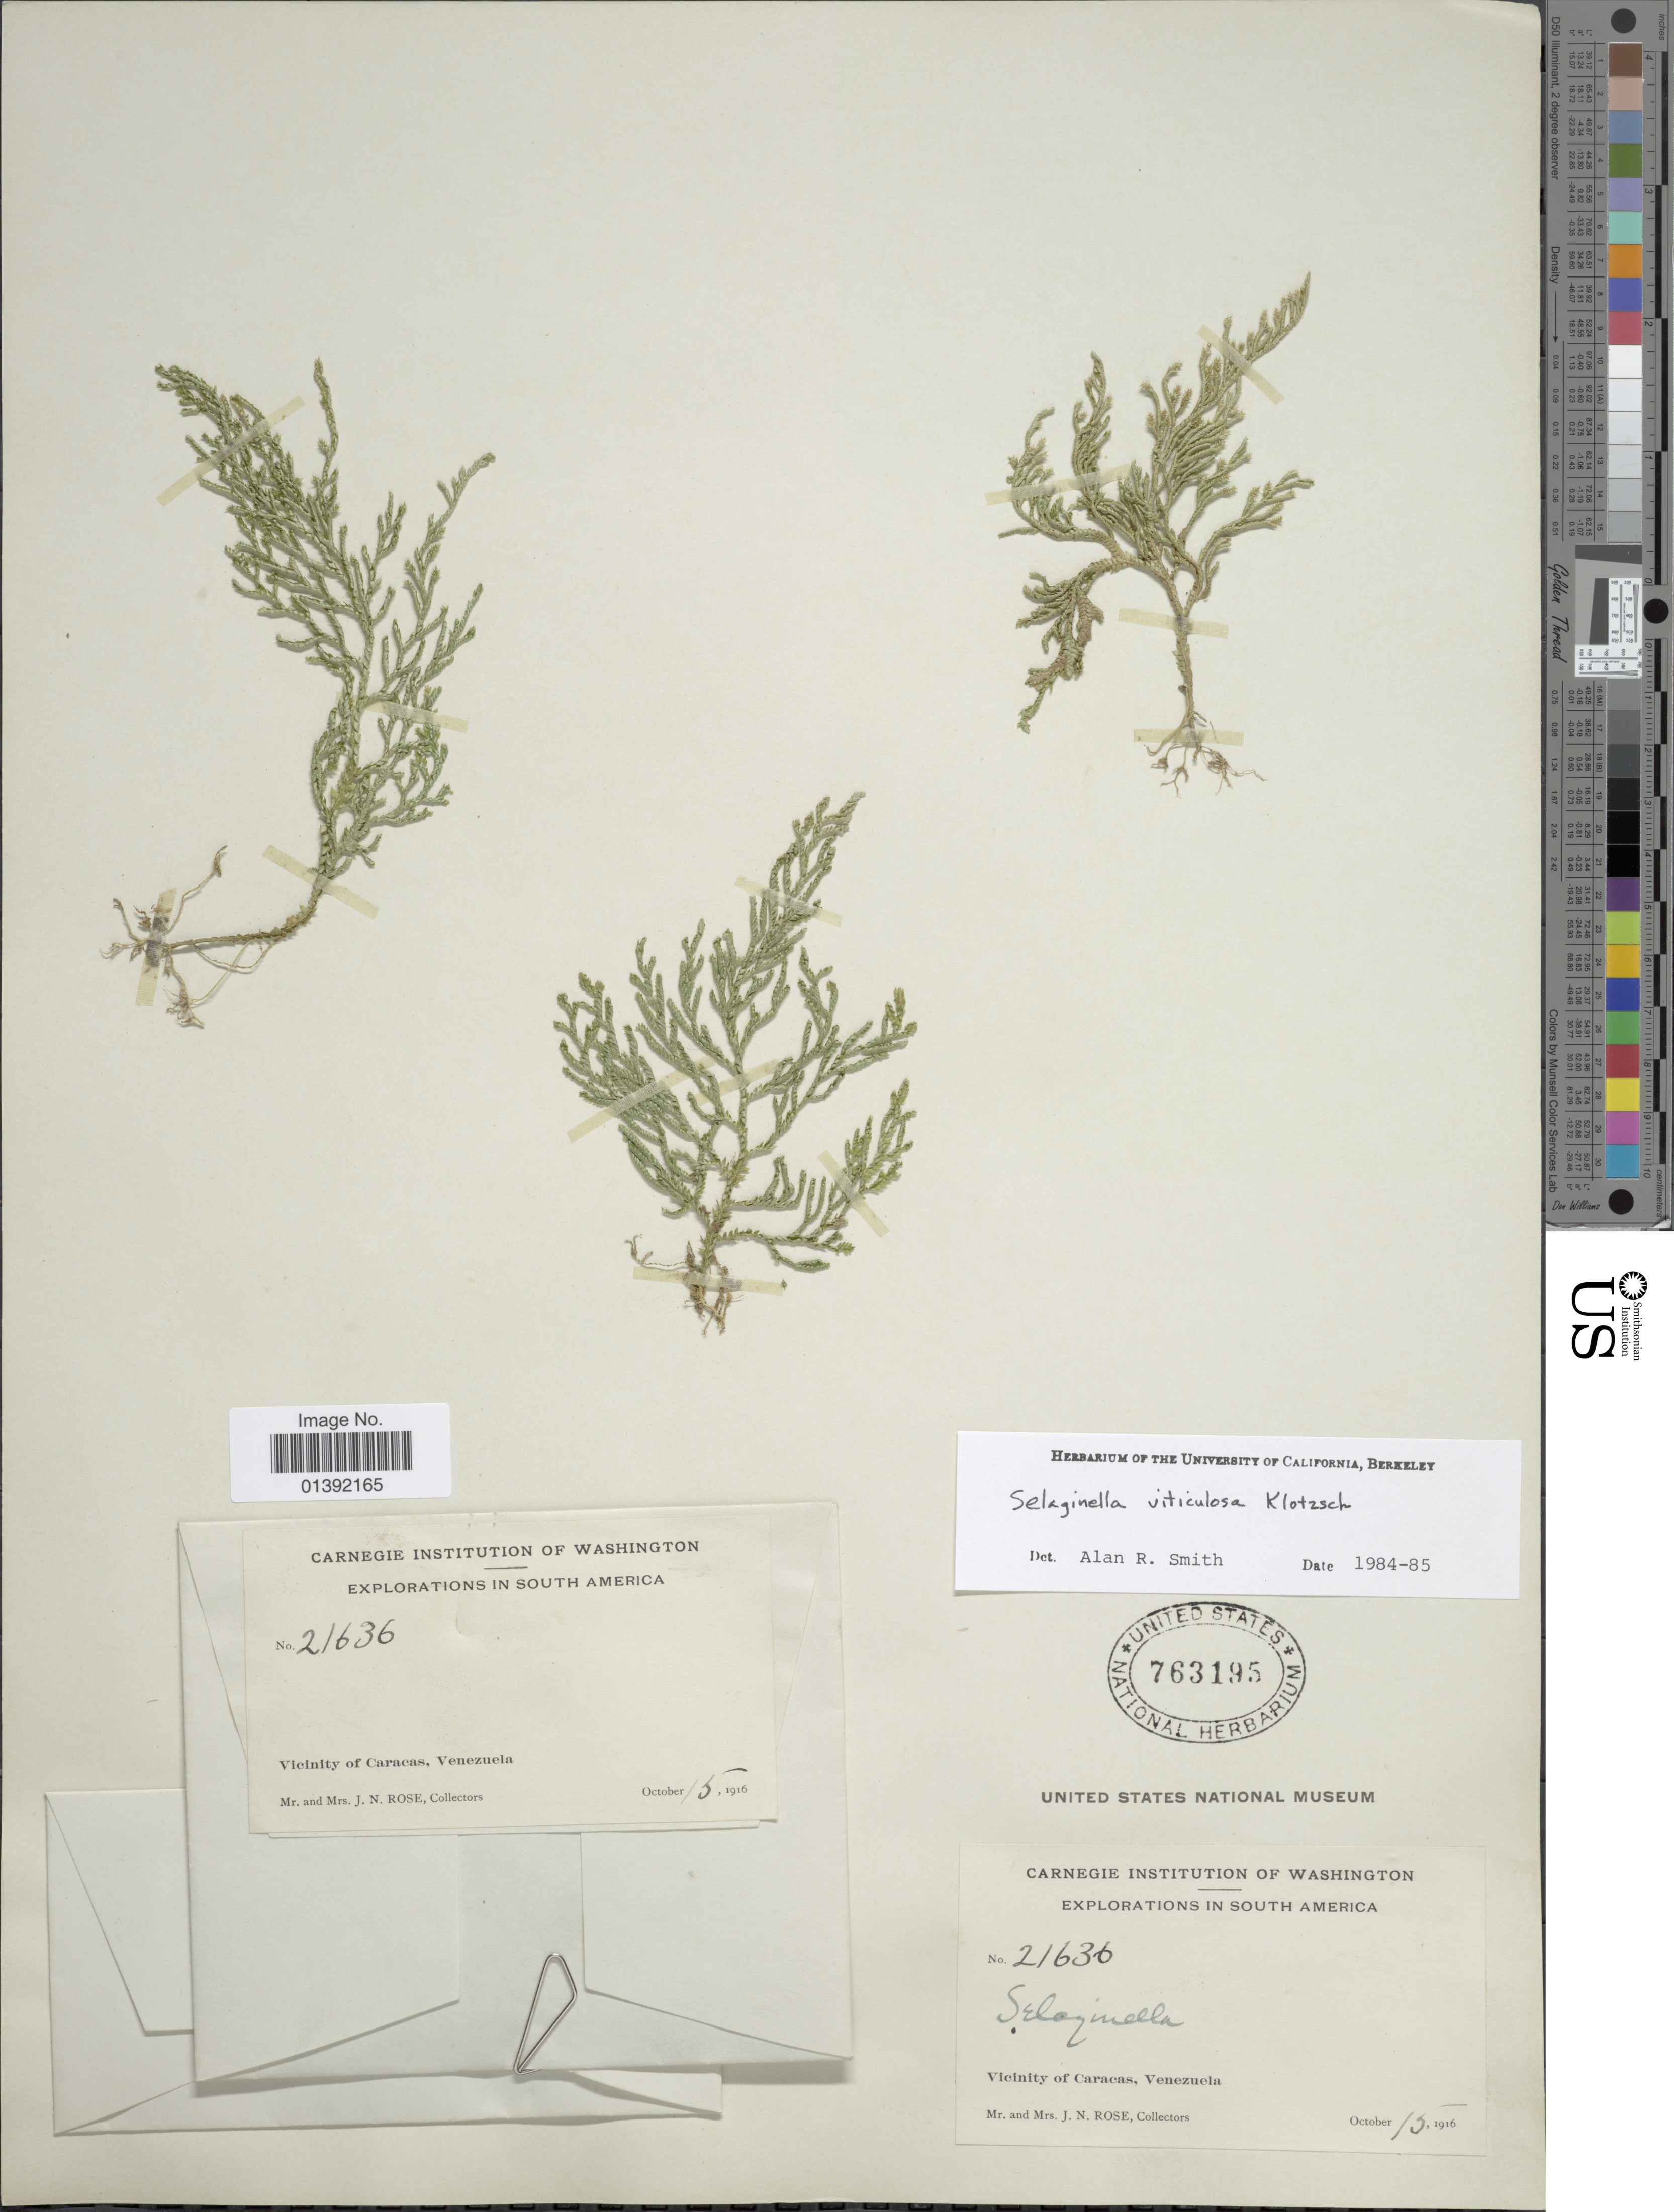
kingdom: Plantae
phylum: Tracheophyta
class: Lycopodiopsida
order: Selaginellales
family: Selaginellaceae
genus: Selaginella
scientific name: Selaginella viticulosa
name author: Klotzsch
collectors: J. N. Rose & J. N. Rose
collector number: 21636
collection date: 1916-10-15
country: Venezuela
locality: Vicinity of Caracas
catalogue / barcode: US 763195